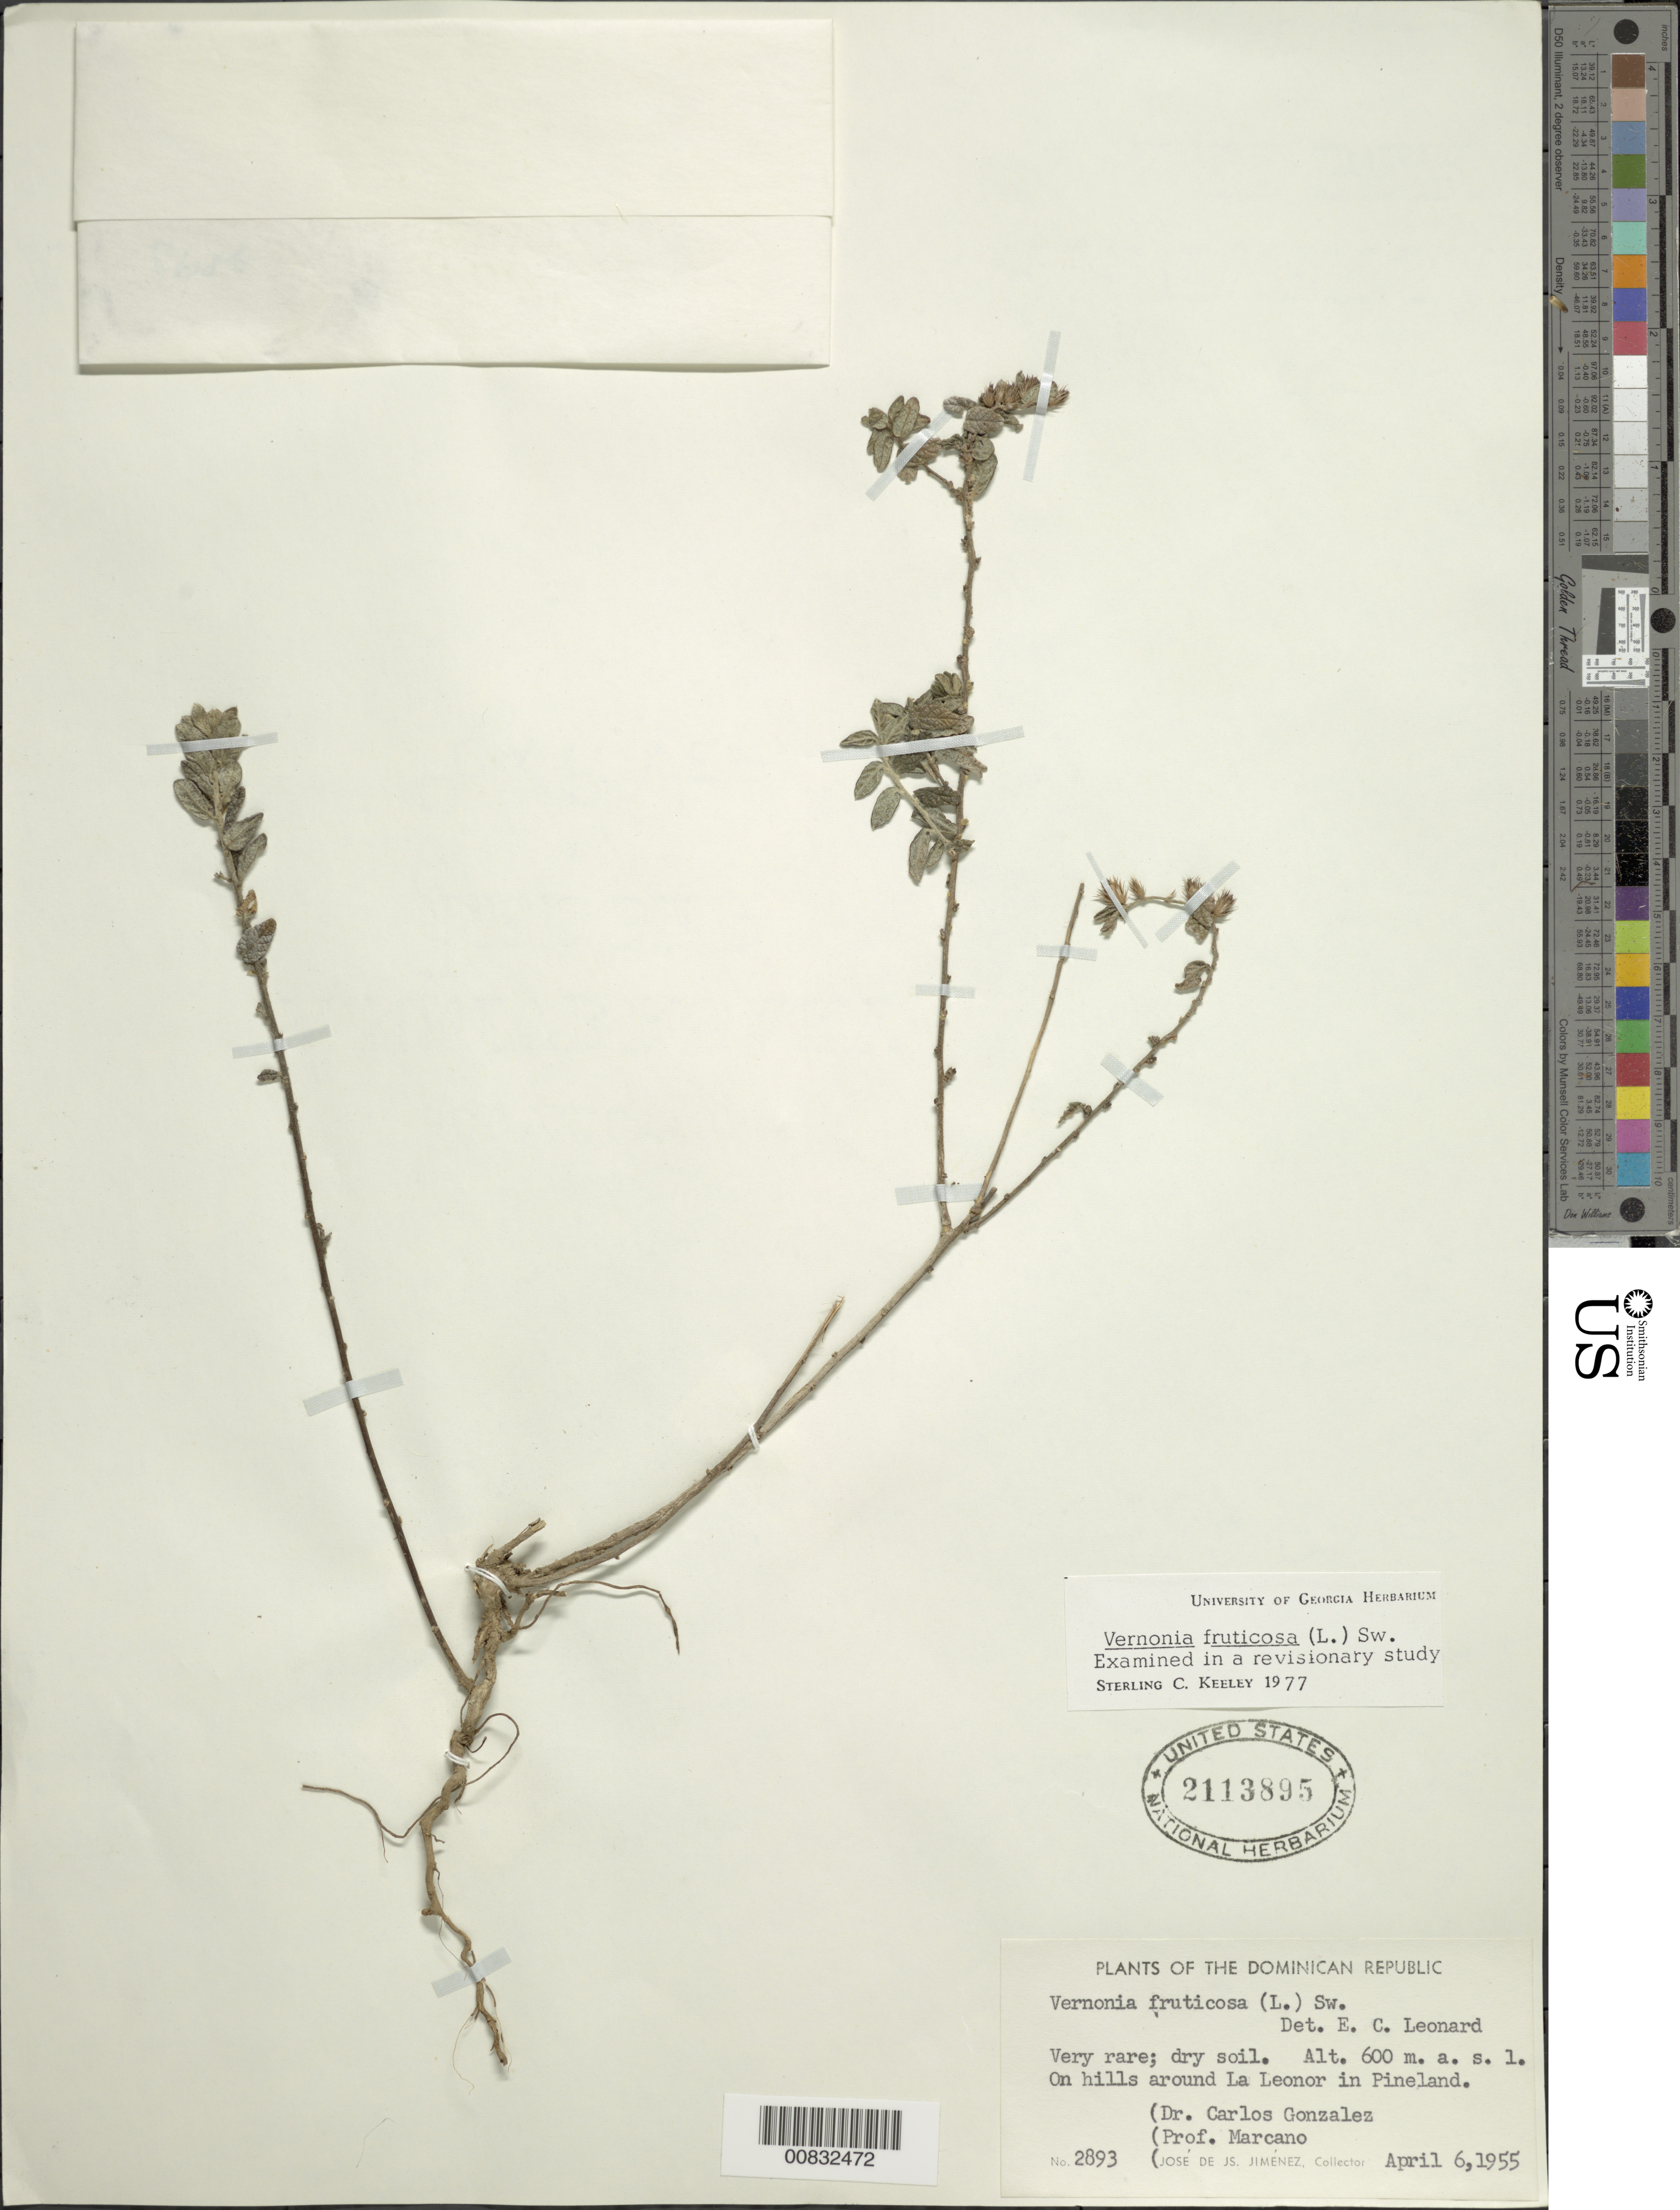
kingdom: Plantae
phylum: Tracheophyta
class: Magnoliopsida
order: Asterales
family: Asteraceae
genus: Lepidaploa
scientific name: Lepidaploa fruticosa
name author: (L.) H. Rob.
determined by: Keeley, S. C.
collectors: J. J. Jiménez Almonte, C. Gonzalez & E. J. Marcano F.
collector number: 2893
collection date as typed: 06 Apr 1955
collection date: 1955-04-06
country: Dominican Republic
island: Hispaniola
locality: La Leonar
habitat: Dry soil on hills in pineland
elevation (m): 600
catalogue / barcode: US 2113895